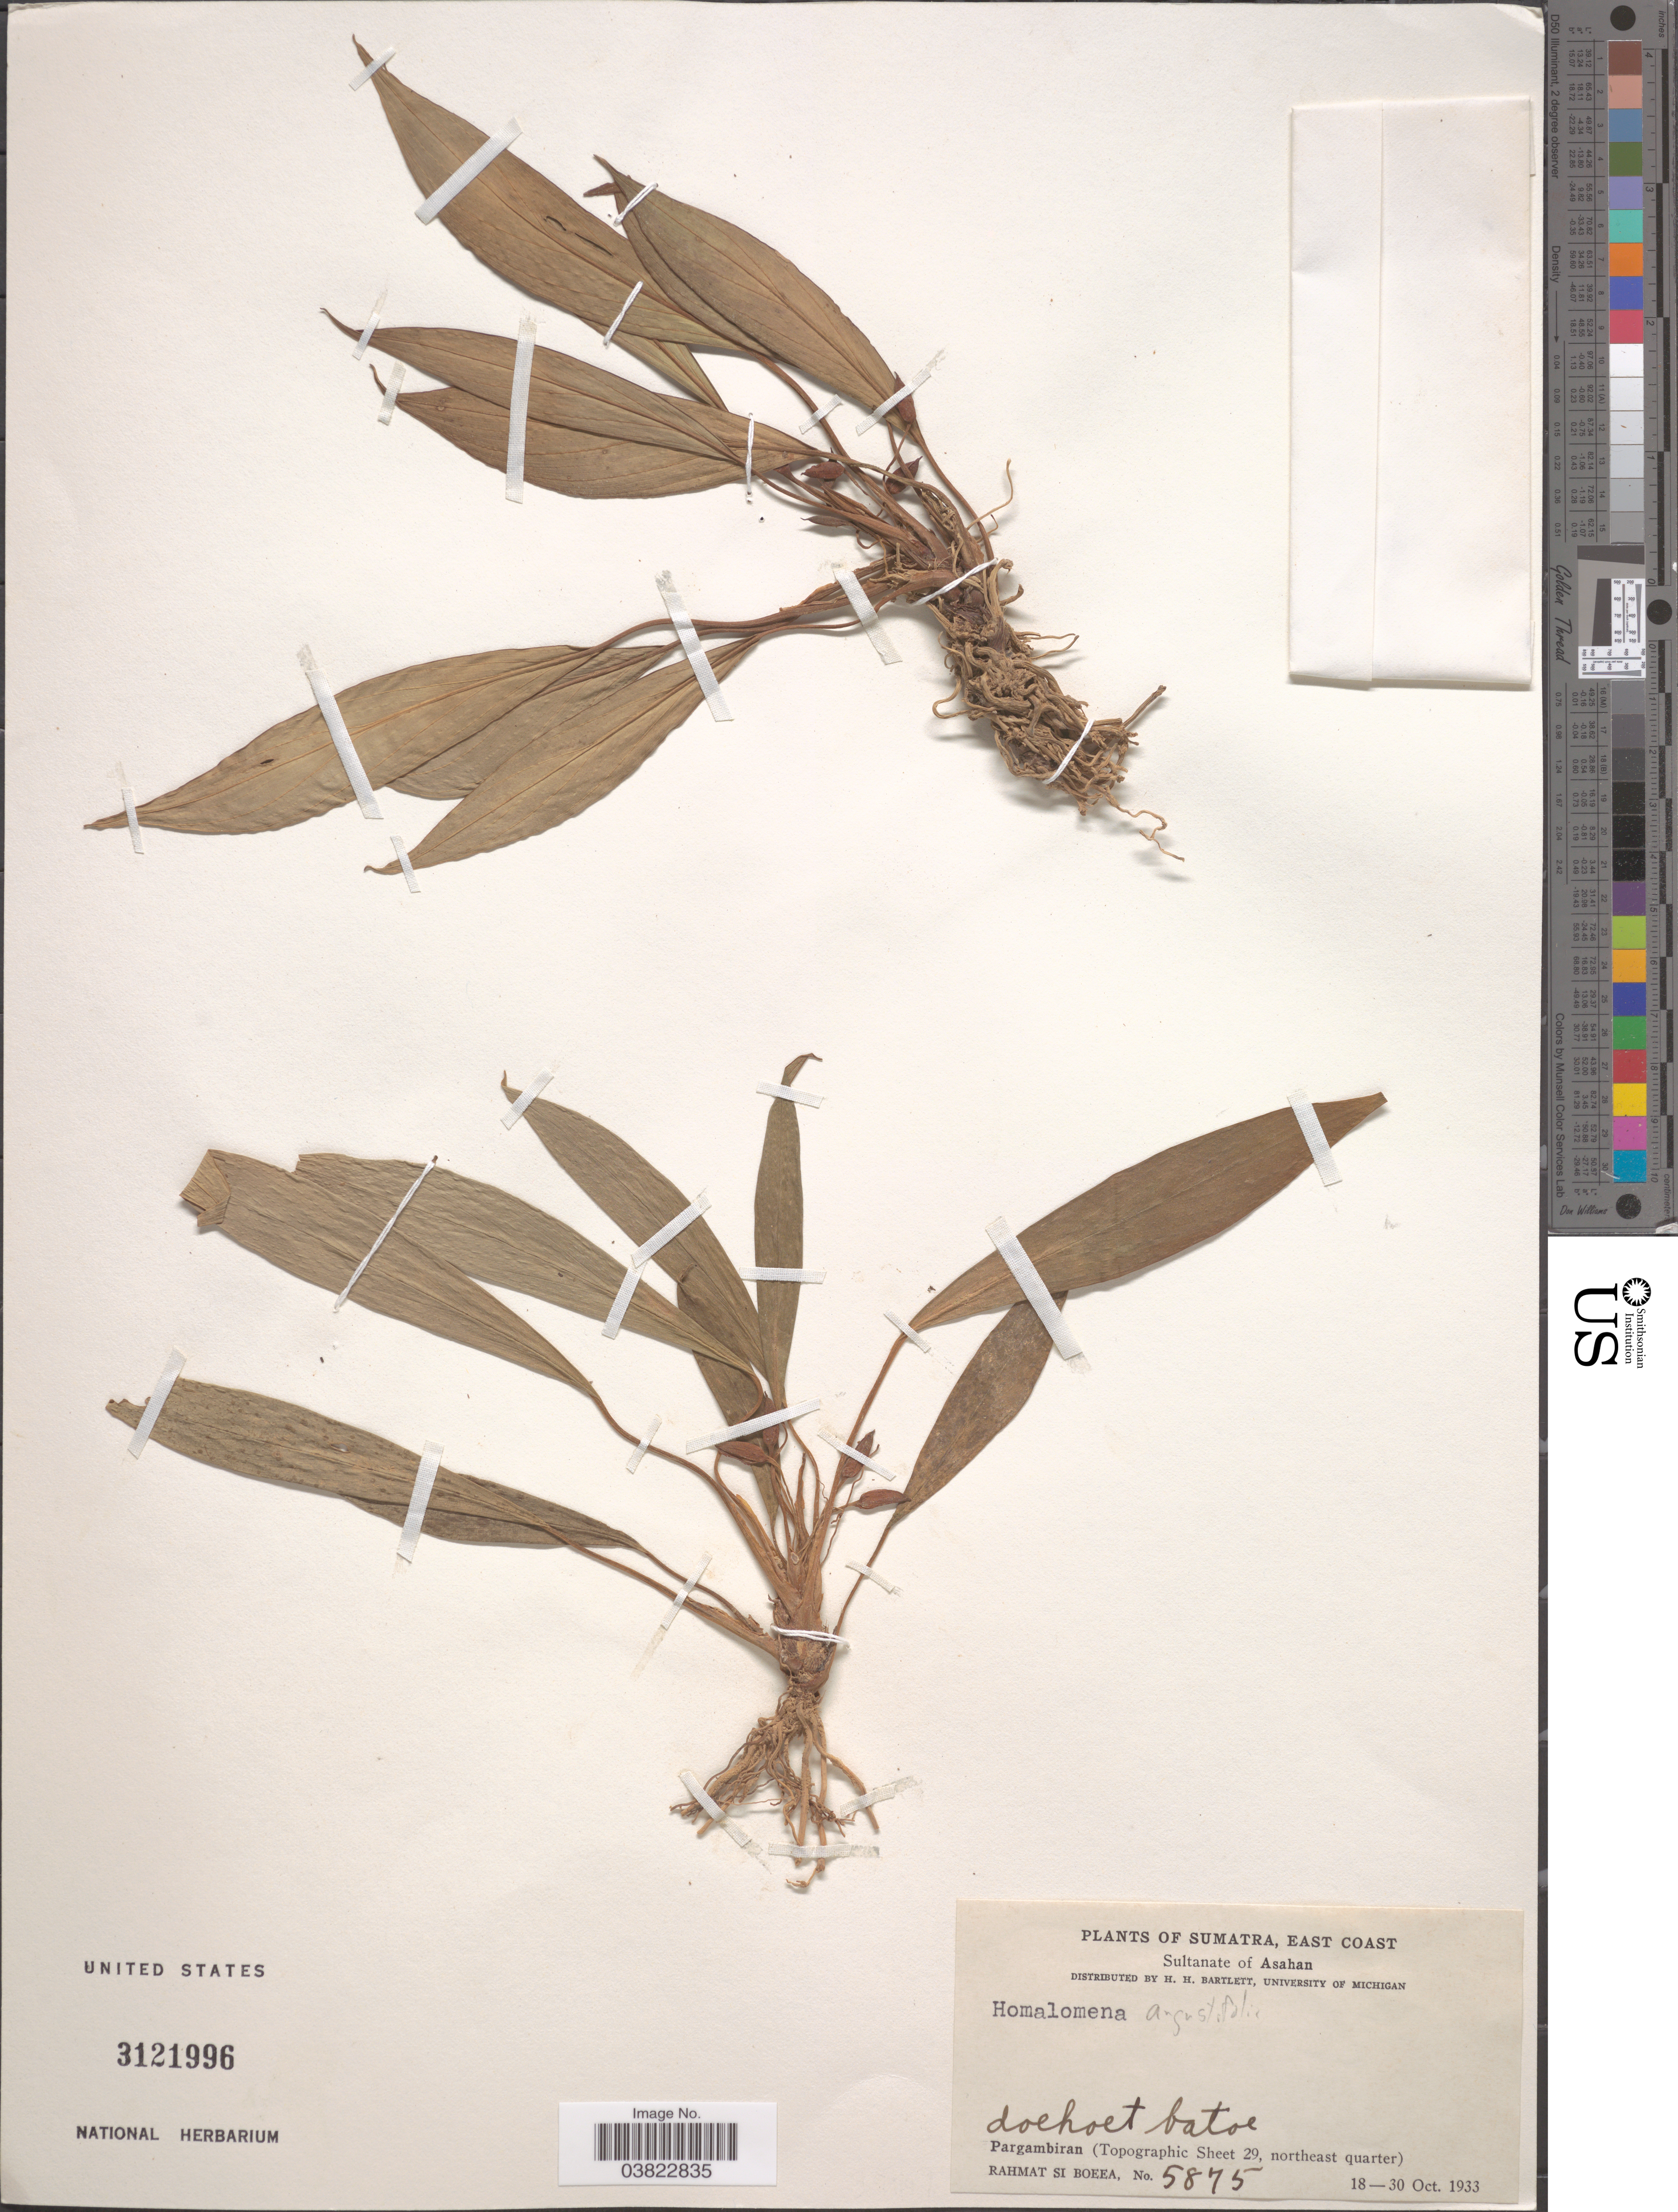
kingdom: Plantae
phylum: Tracheophyta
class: Liliopsida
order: Alismatales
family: Araceae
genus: Homalomena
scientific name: Homalomena angustifolia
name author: (Jack) Hook. f.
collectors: Rahmat Si Boeea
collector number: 5875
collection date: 1933-10-18/1933-10-30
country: Indonesia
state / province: Sumatra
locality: East Coast. Sultanate of Asahan. Pargambiran (Topographic Sheet 29, northeast quarter).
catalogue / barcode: US 3121996